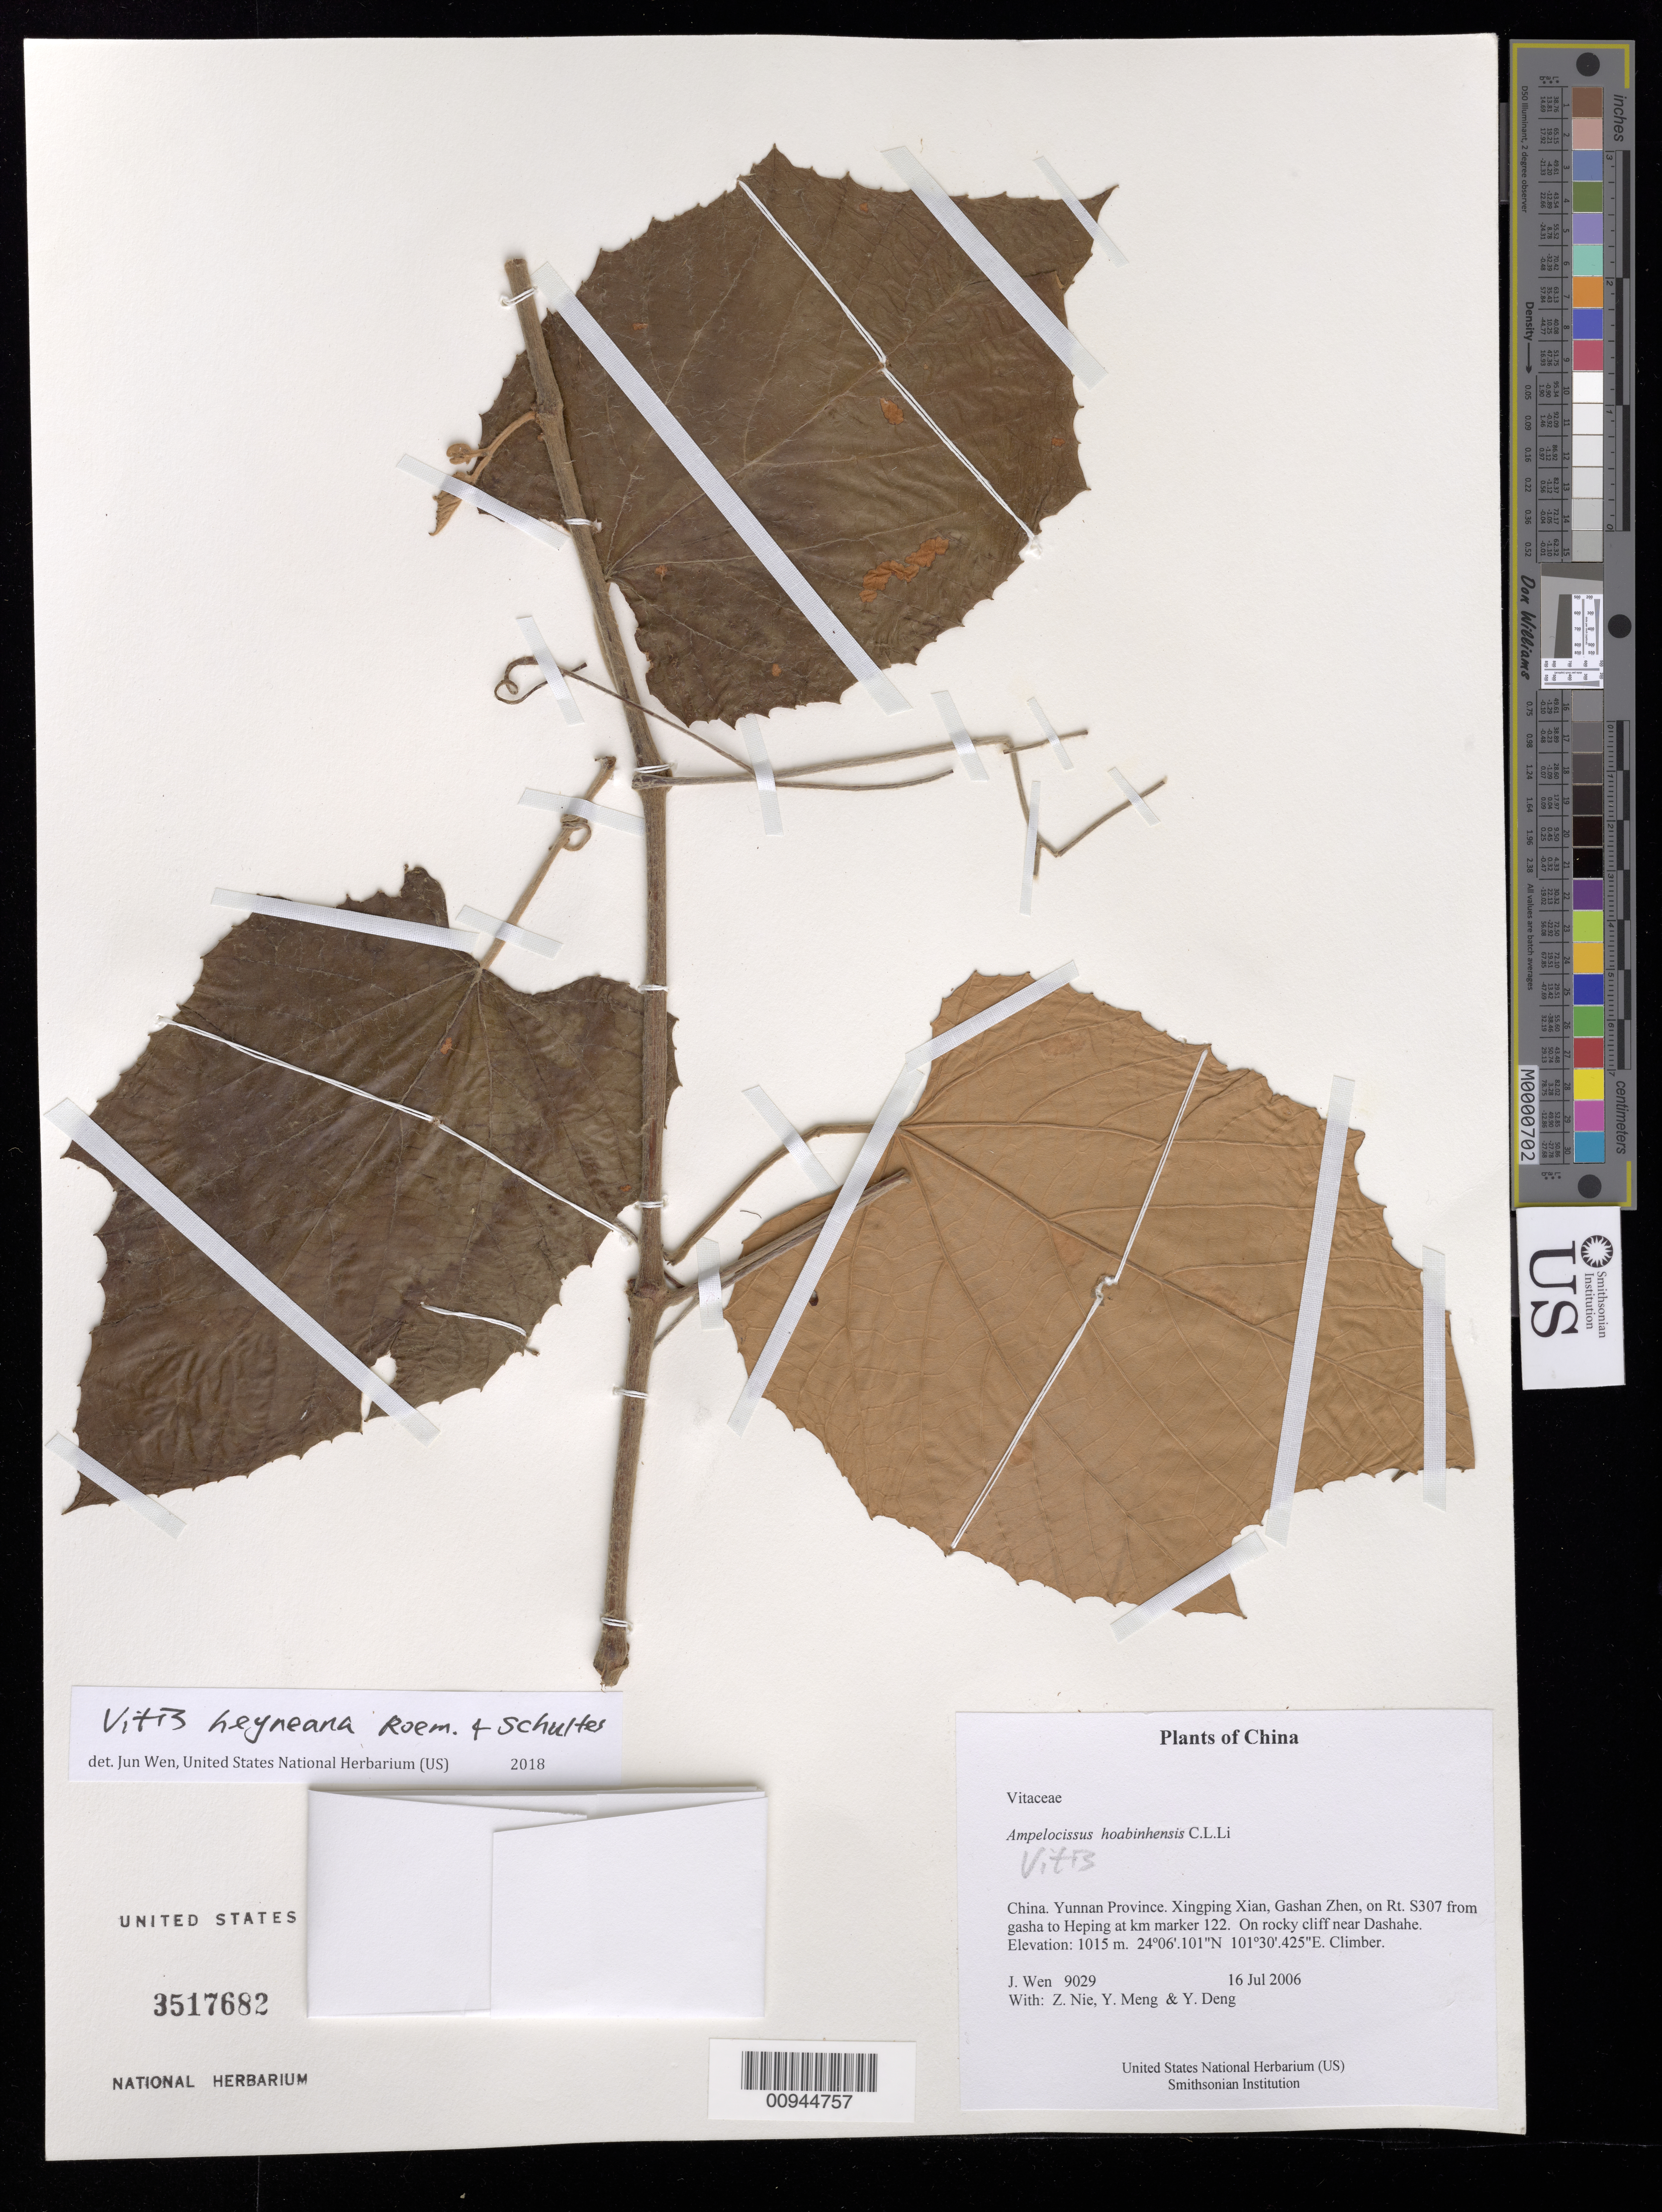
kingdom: Plantae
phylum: Tracheophyta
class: Magnoliopsida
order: Vitales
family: Vitaceae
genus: Vitis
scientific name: Vitis heyneana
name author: A. Roem. & Schult.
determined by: Wen, Jun, (BOT), Smithsonian Institution - National Museum of Natural History (UNITED STATES)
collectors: J. Wen, Z. Nie, Y. Meng & Y. Deng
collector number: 9029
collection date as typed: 16 Jul 2006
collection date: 2006-07-16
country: China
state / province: Yunnan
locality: Yunnan Province. Xingping Xian, Gashan Zhen, on Rt. S307 from gasha to Heping at km marker 122. On rocky cliff near Dashahe.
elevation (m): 1015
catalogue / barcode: US 3517682